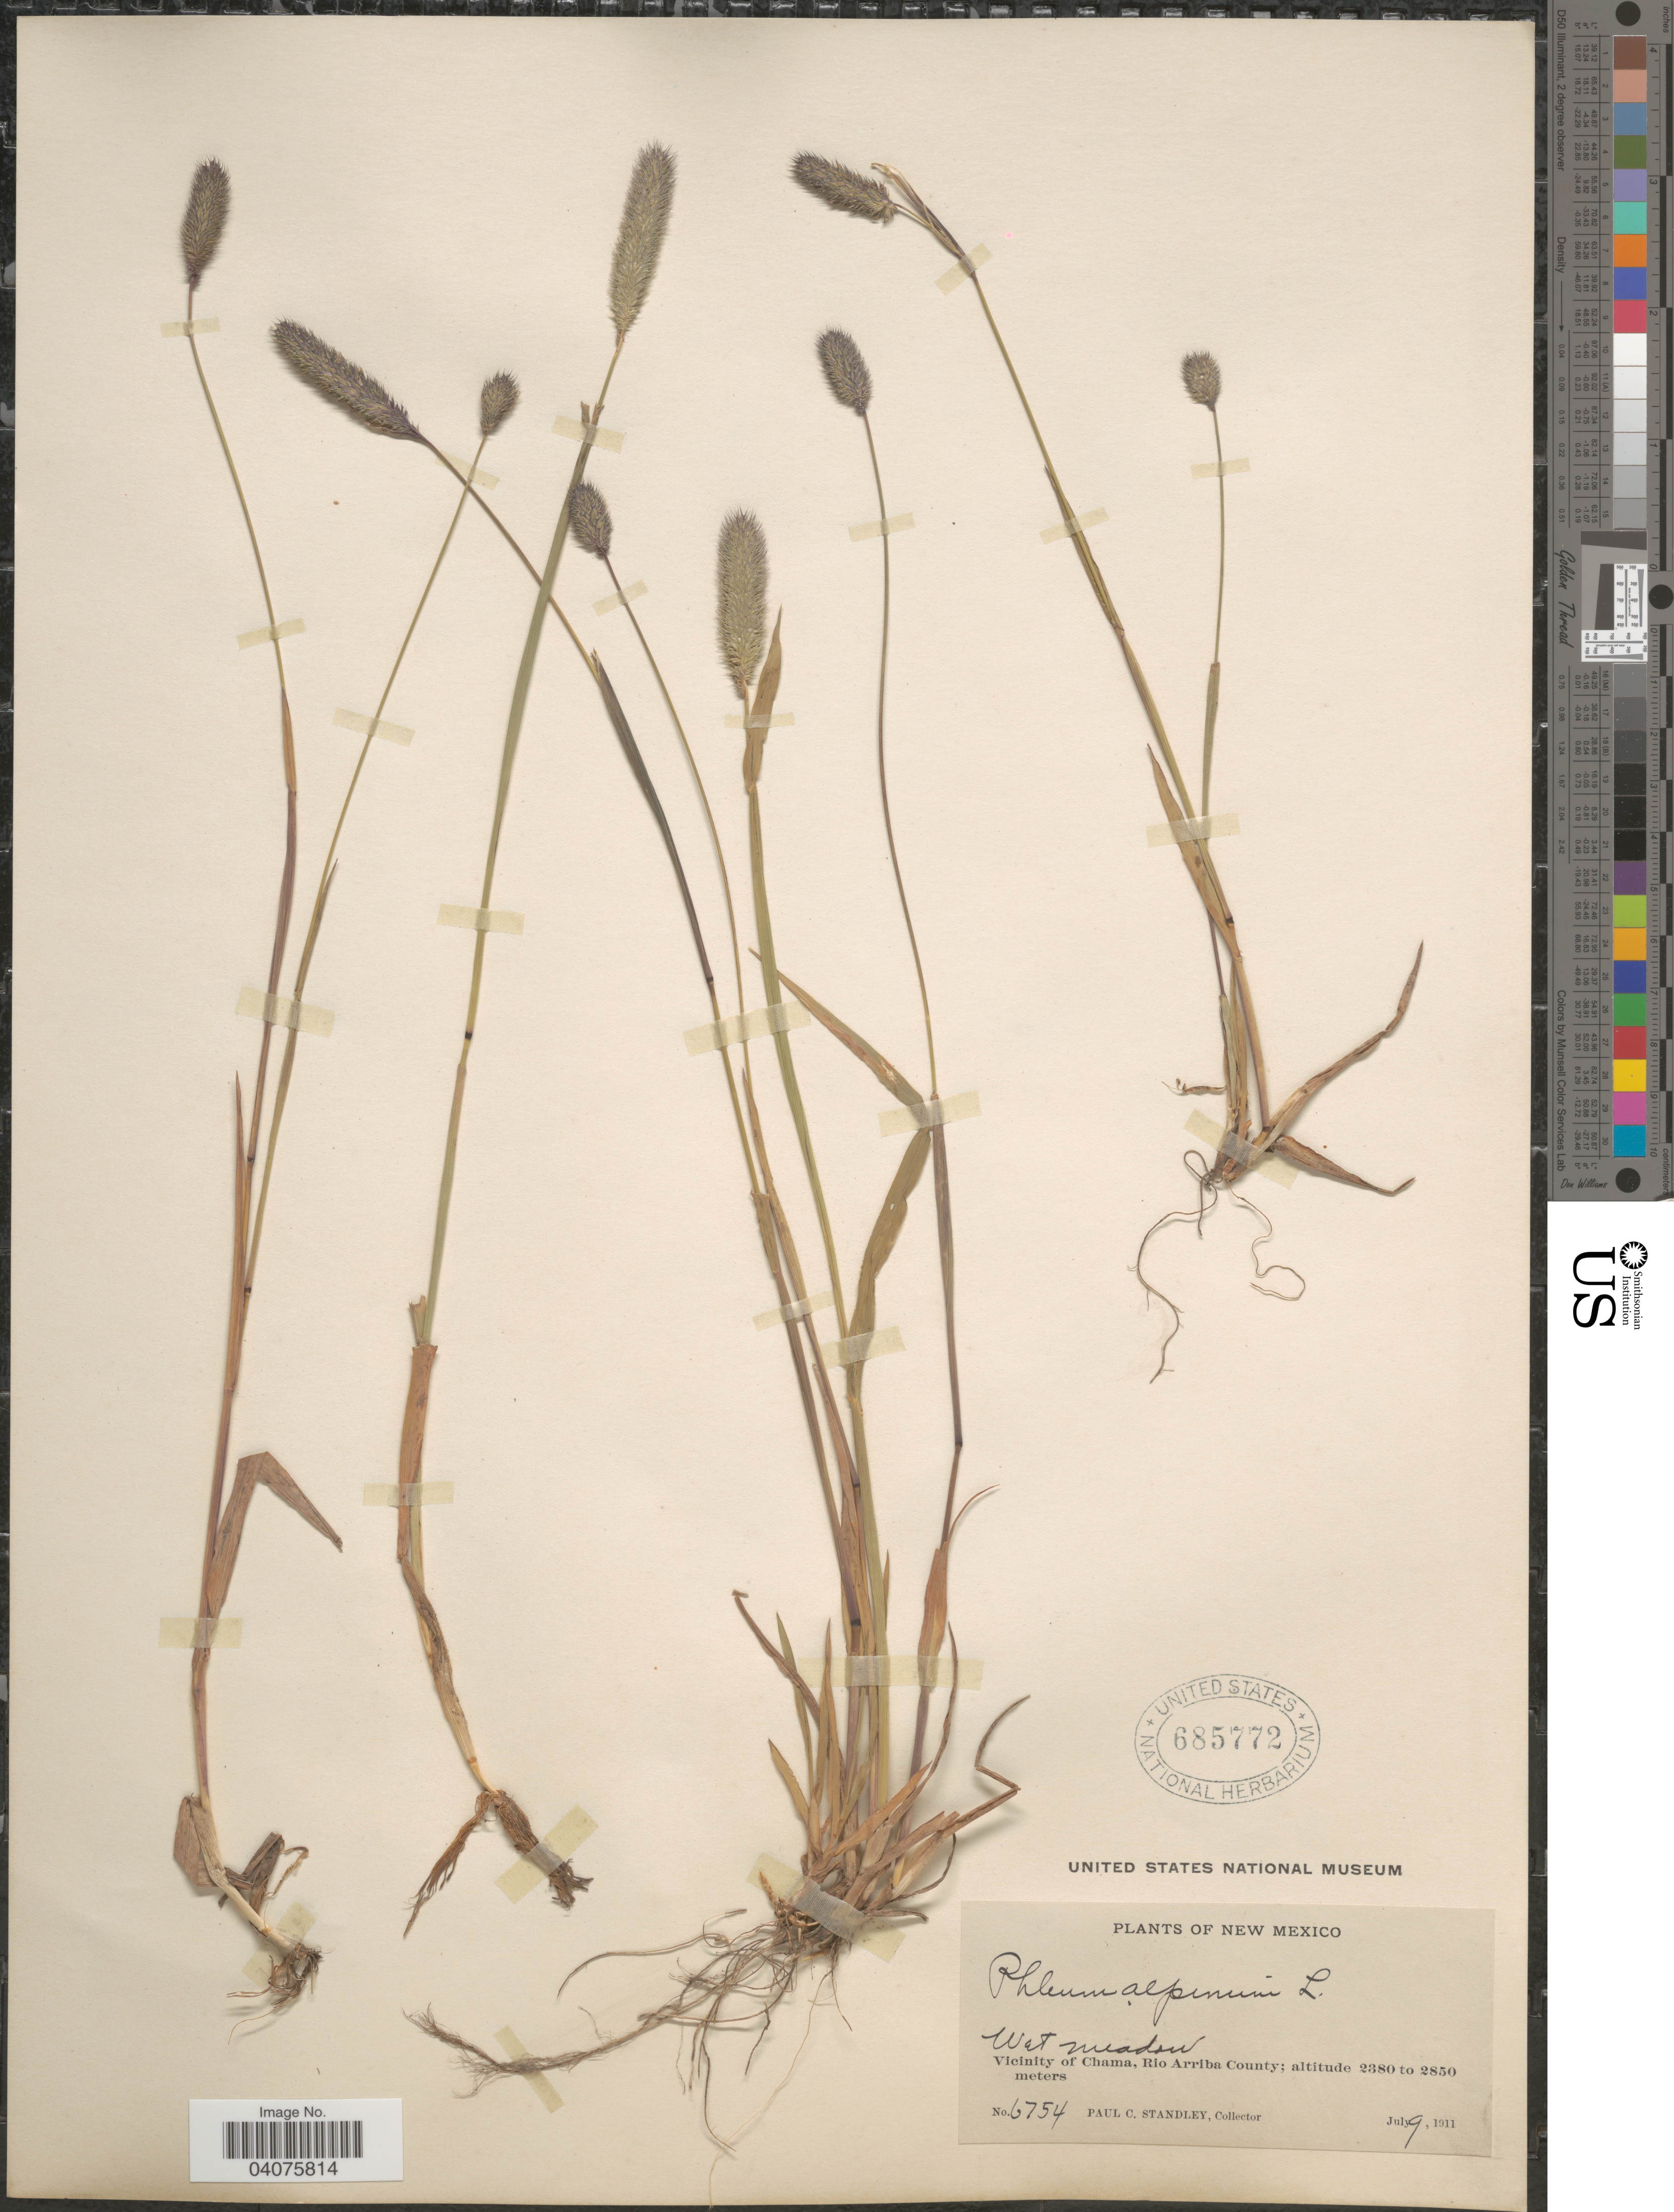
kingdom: Plantae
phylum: Tracheophyta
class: Liliopsida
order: Poales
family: Poaceae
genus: Phleum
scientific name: Phleum alpinum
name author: L.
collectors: P. C. Standley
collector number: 6754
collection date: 1911-07-09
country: United States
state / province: New Mexico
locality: Wet meadow. Vicinity of Chama, Rio Arriba County.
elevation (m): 2380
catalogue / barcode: US 685772